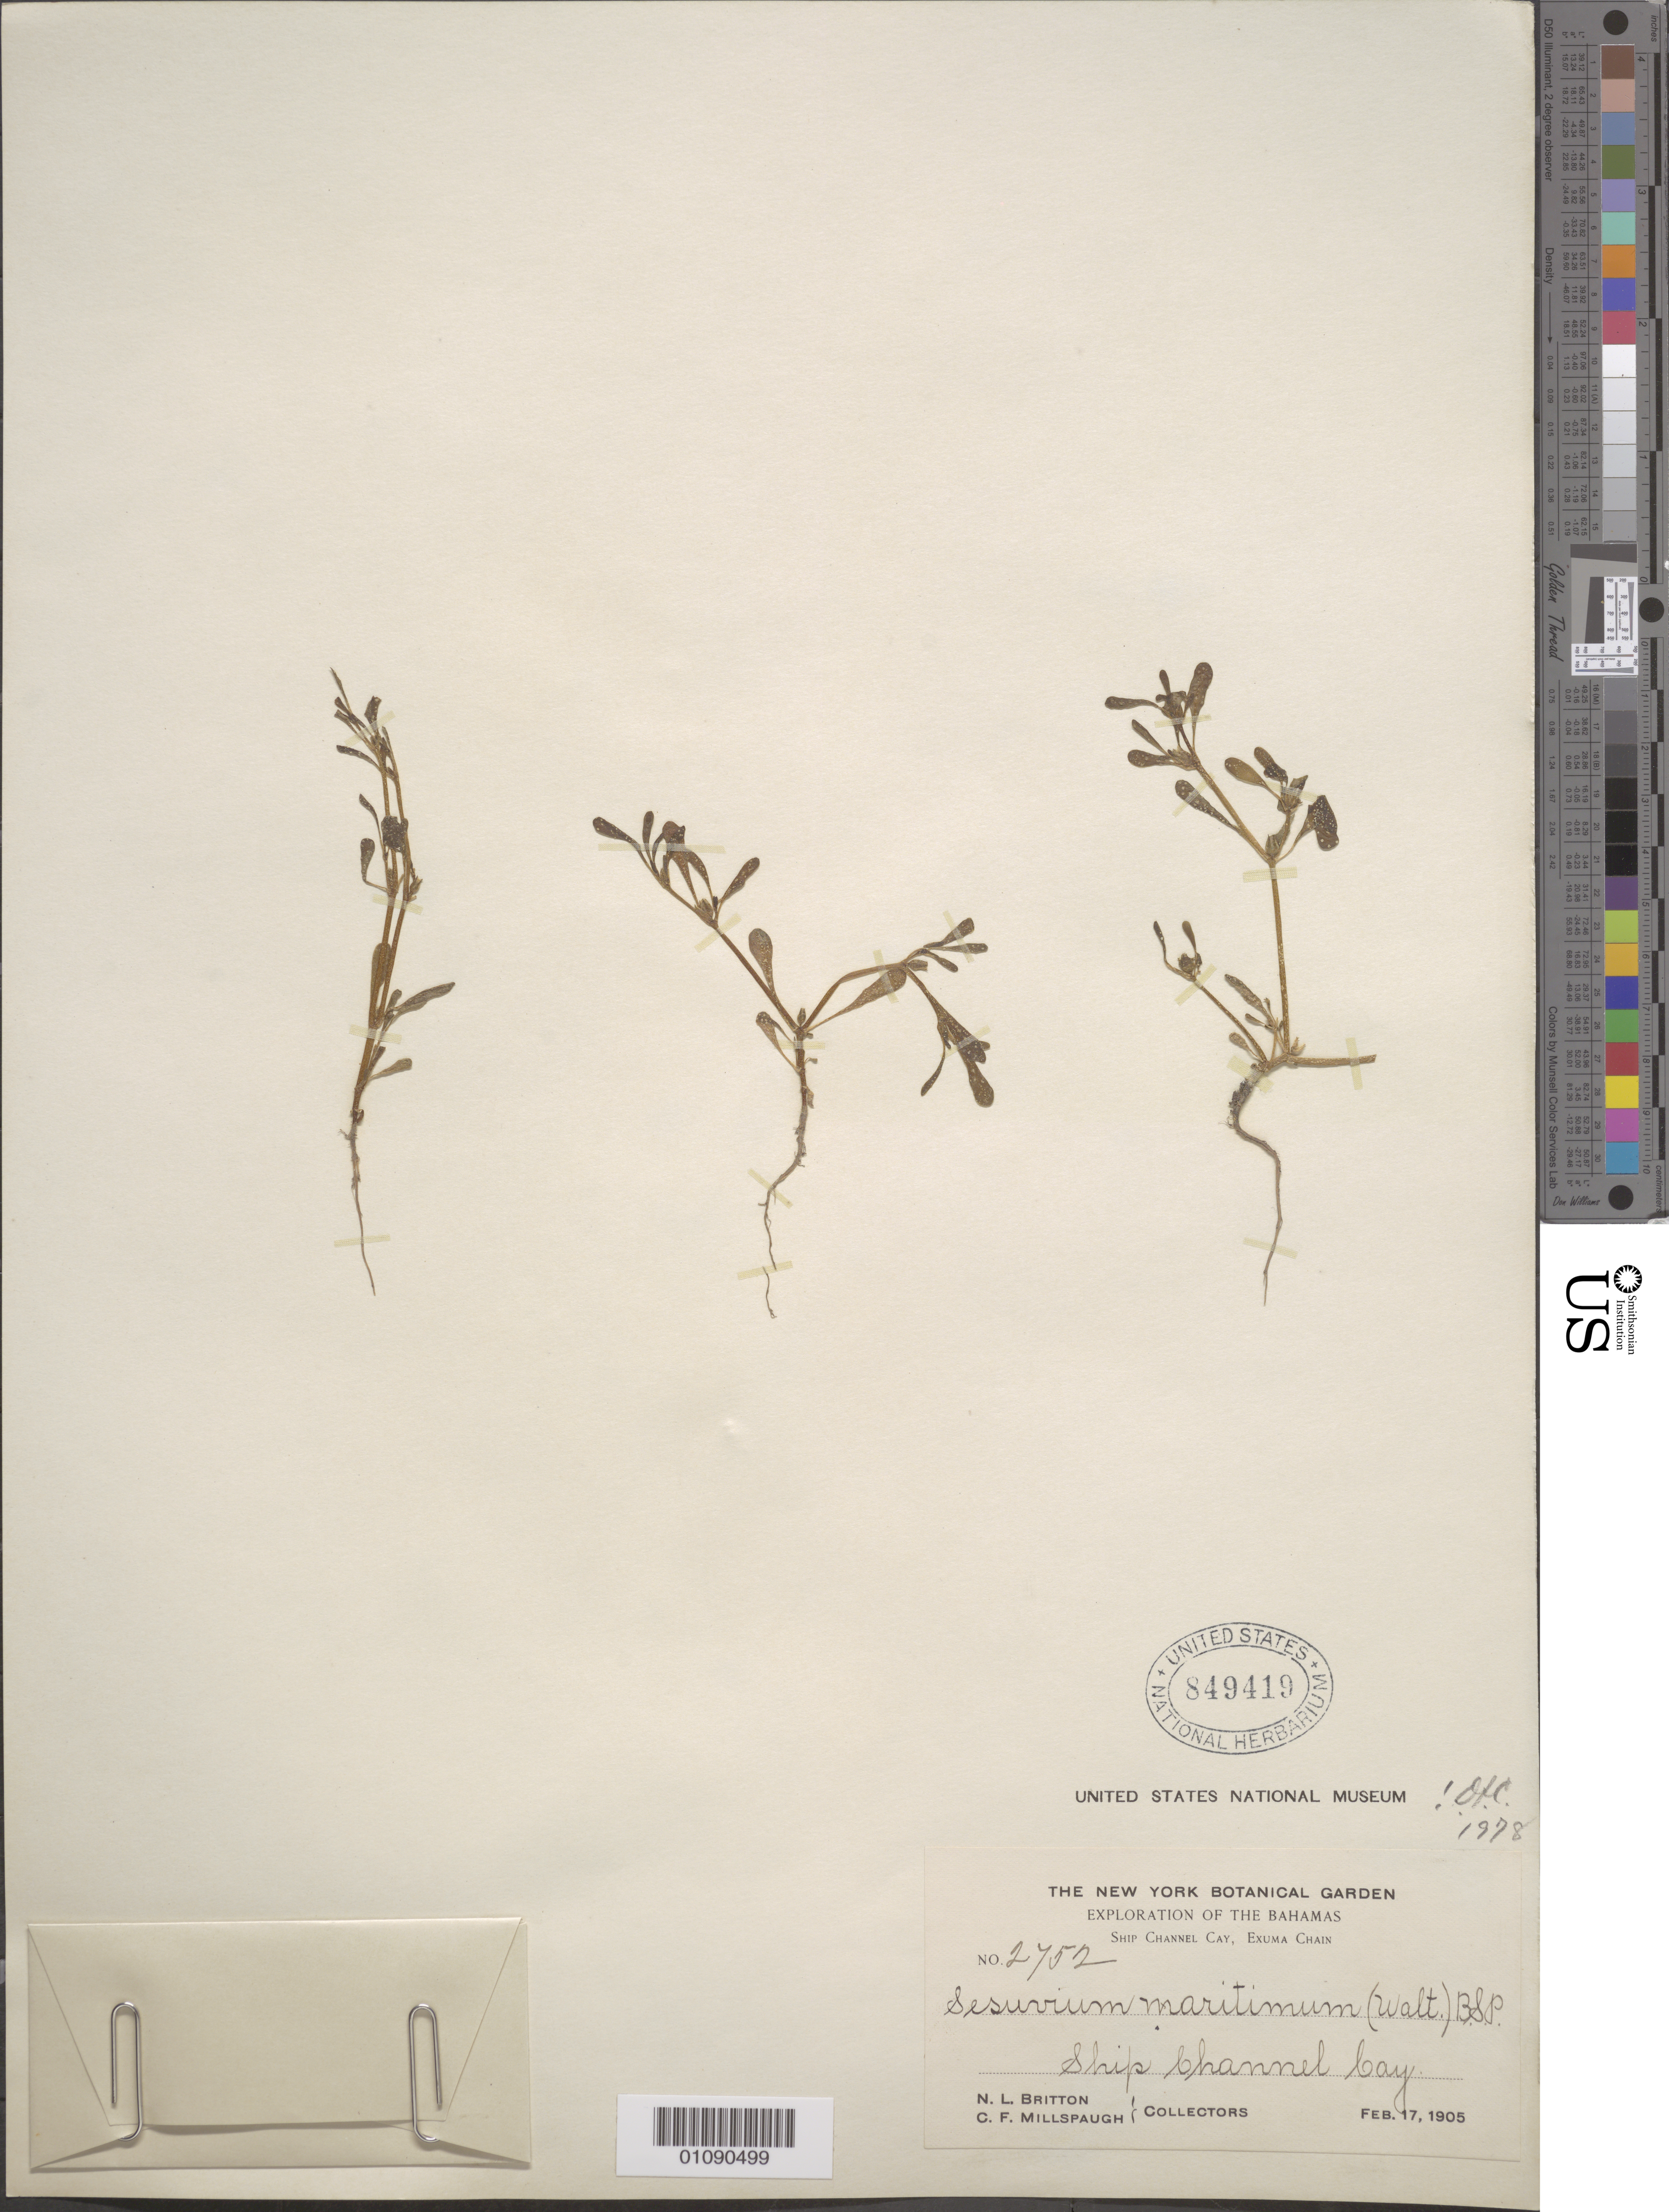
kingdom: Plantae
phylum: Tracheophyta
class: Magnoliopsida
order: Caryophyllales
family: Aizoaceae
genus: Sesuvium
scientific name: Sesuvium maritimum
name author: (Walter) Britton, Stearns & Poggenb.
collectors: N. Britton & C. F. Millspaugh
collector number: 2752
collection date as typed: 17 Feb 1905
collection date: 1905-02-17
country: Bahamas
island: Exuma Chain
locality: Exuma Chain, Ship Channel Cay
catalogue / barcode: US 849419